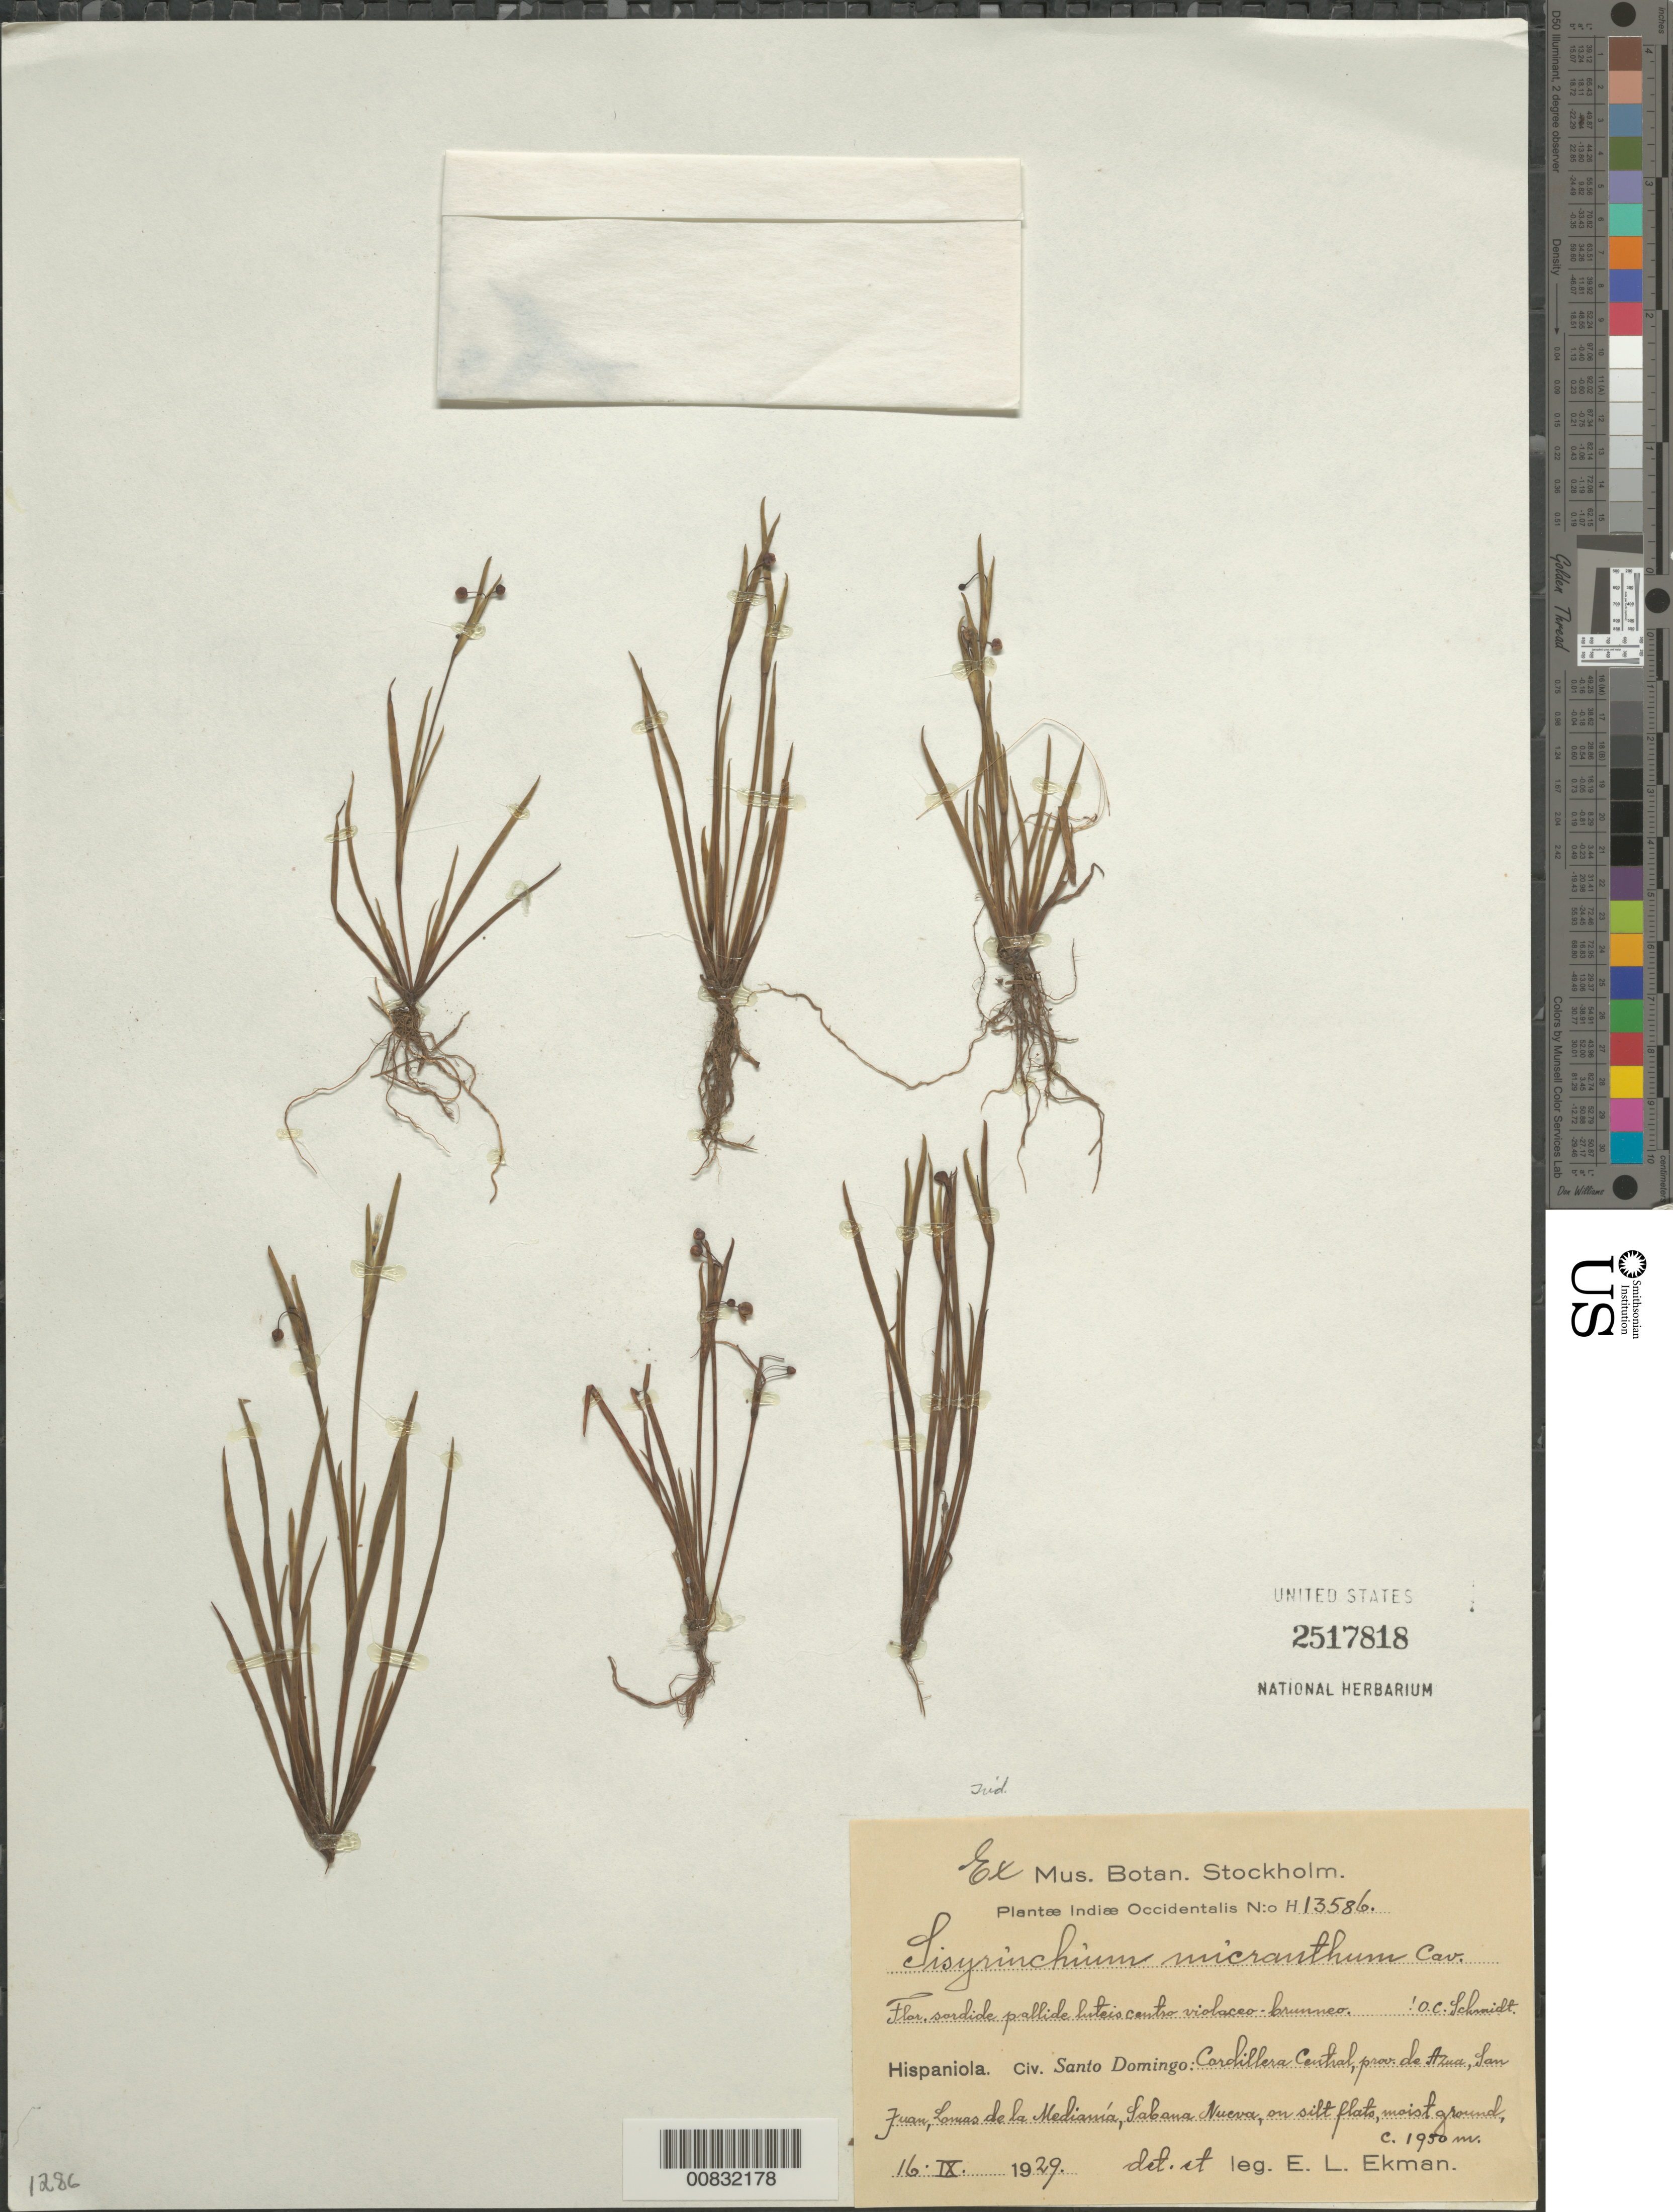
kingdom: Plantae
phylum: Tracheophyta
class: Liliopsida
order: Asparagales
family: Iridaceae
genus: Sisyrinchium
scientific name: Sisyrinchium micranthum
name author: Cav.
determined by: Schmidt, O. C.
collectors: E. L. Ekman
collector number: H 13586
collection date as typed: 16 Sep 1929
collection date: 1929-09-16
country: Dominican Republic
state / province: Azua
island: Hispaniola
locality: Cordillera Central, San Juan, Lomas de la Medianía, Sabana Nueva.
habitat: Silt flats, moist ground.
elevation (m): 1950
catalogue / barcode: US 2517818